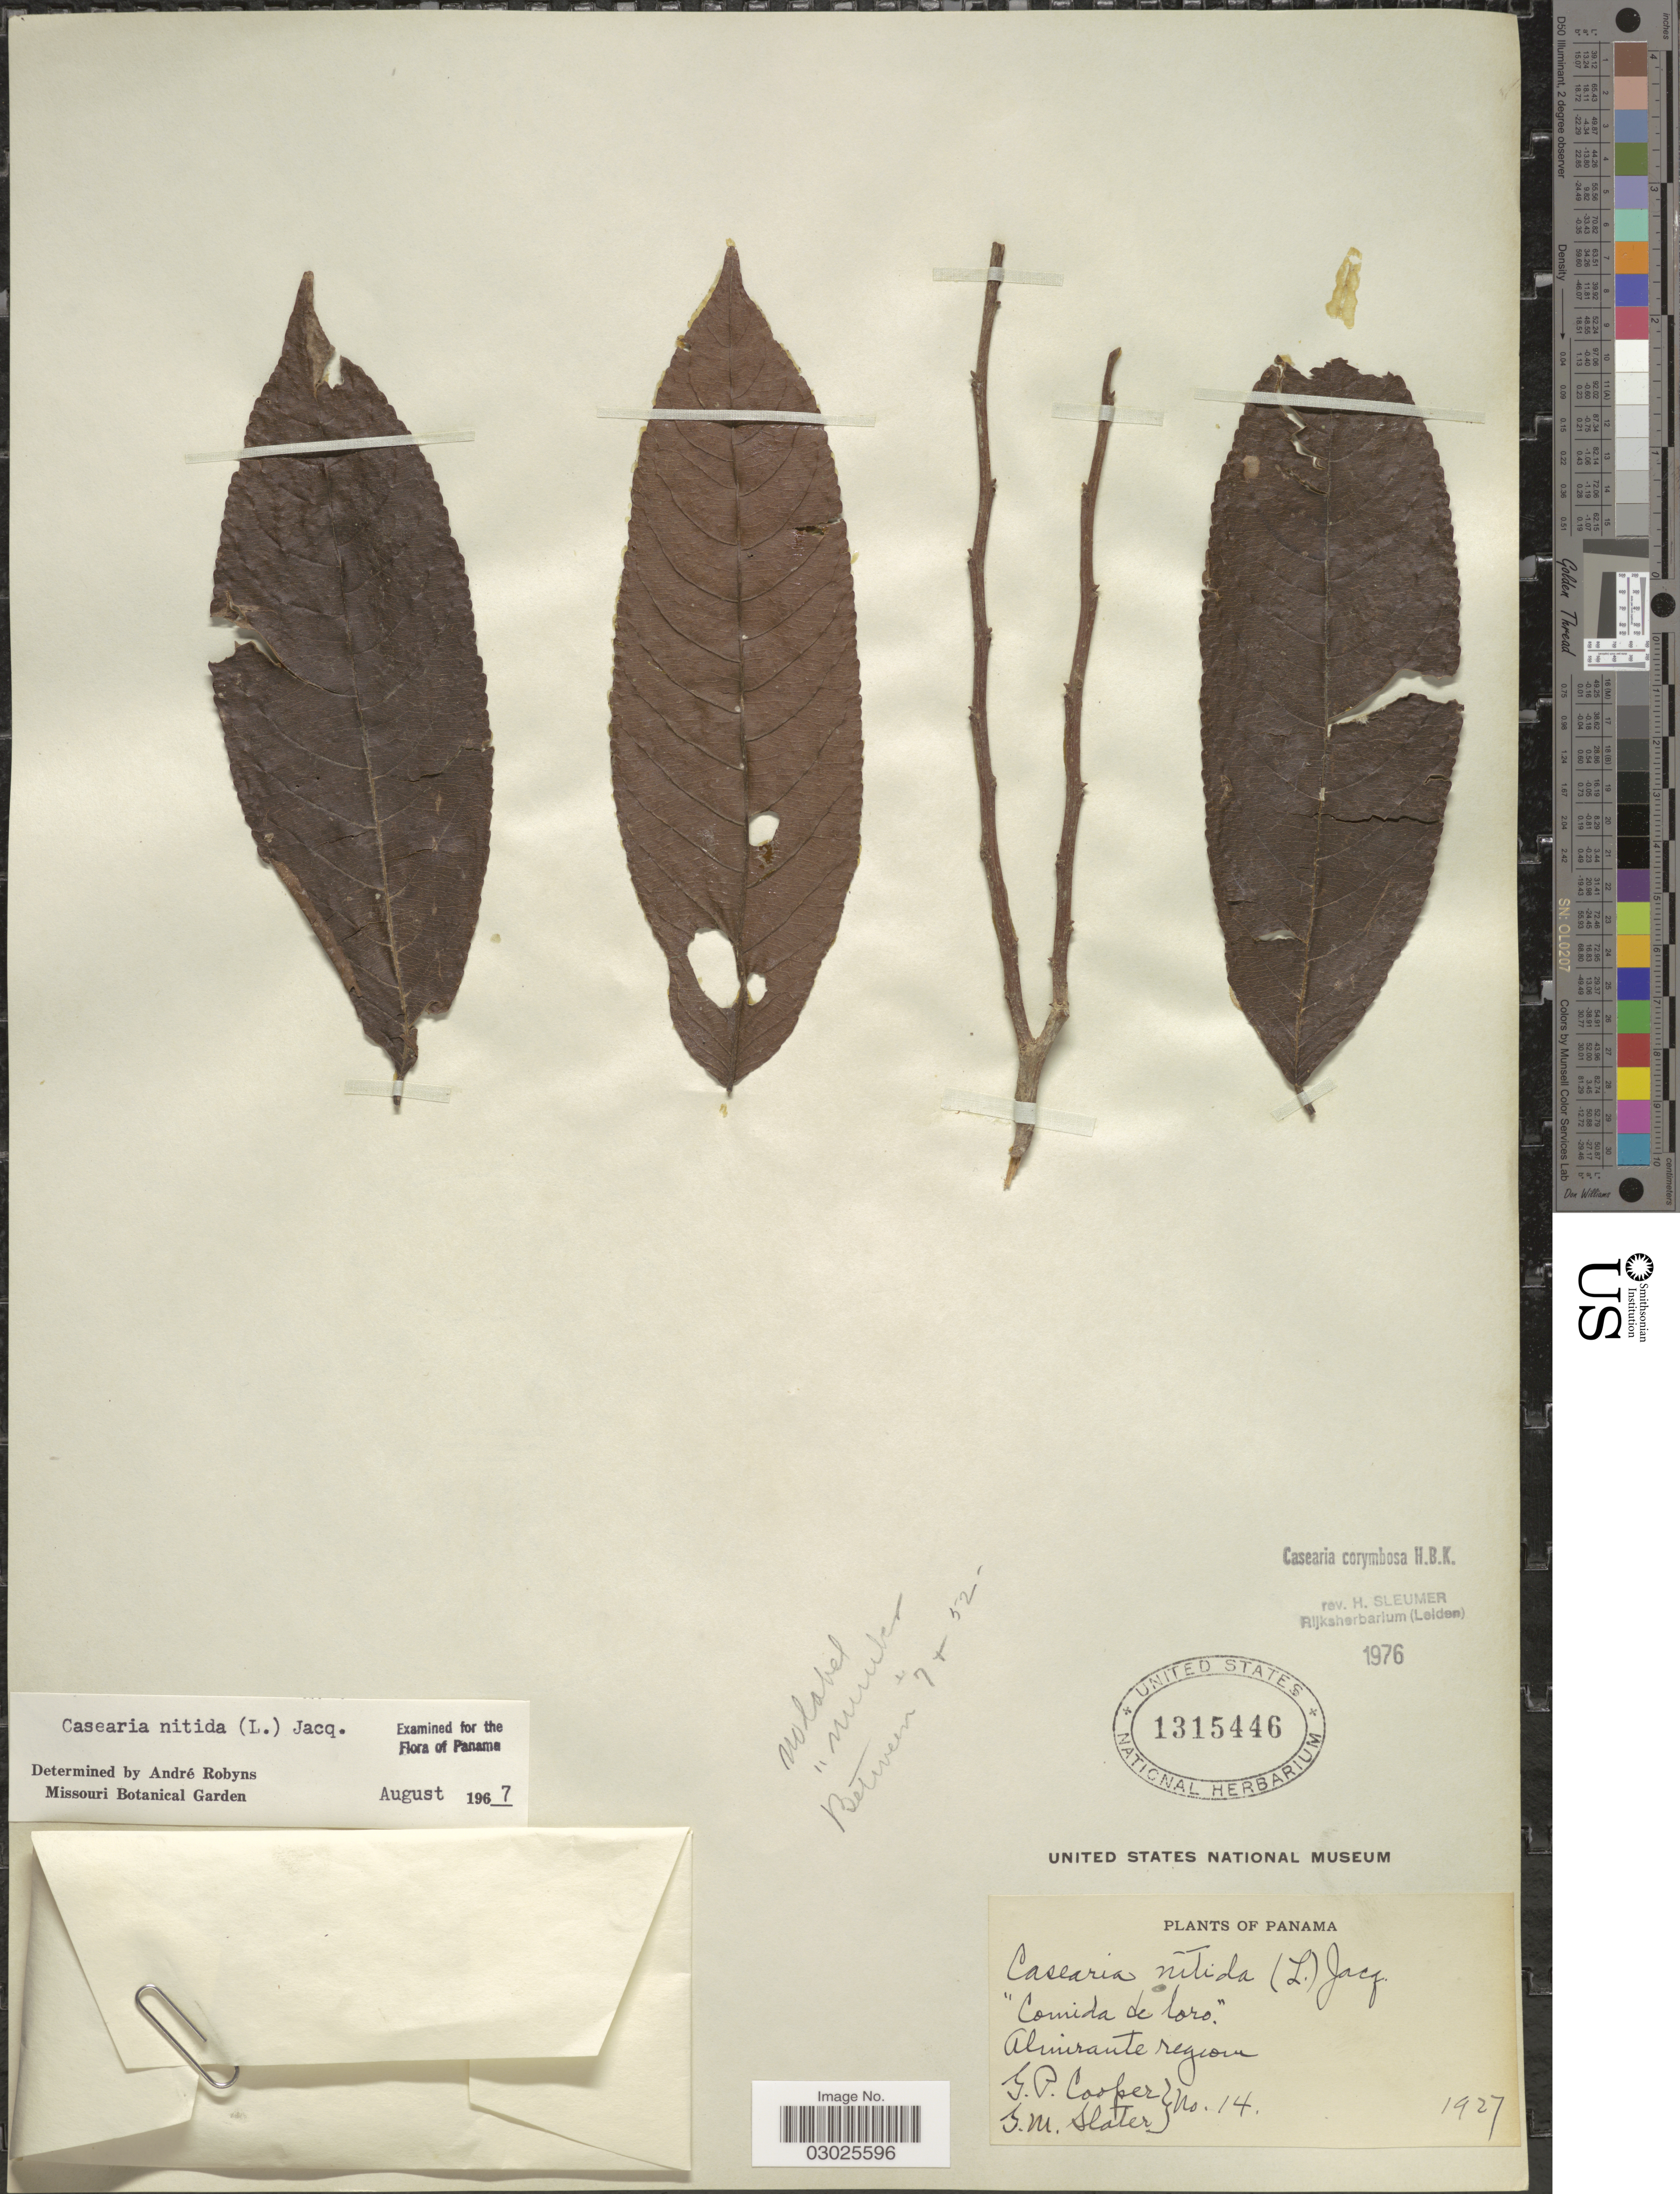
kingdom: Plantae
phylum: Tracheophyta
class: Magnoliopsida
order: Malpighiales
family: Salicaceae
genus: Casearia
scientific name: Casearia corymbosa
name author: Kunth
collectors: G. Cooper & G. Slater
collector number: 14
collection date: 1927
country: Panama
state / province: Bocas del Toro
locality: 'Comida de Loro' Almirante region.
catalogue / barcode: US 1315446